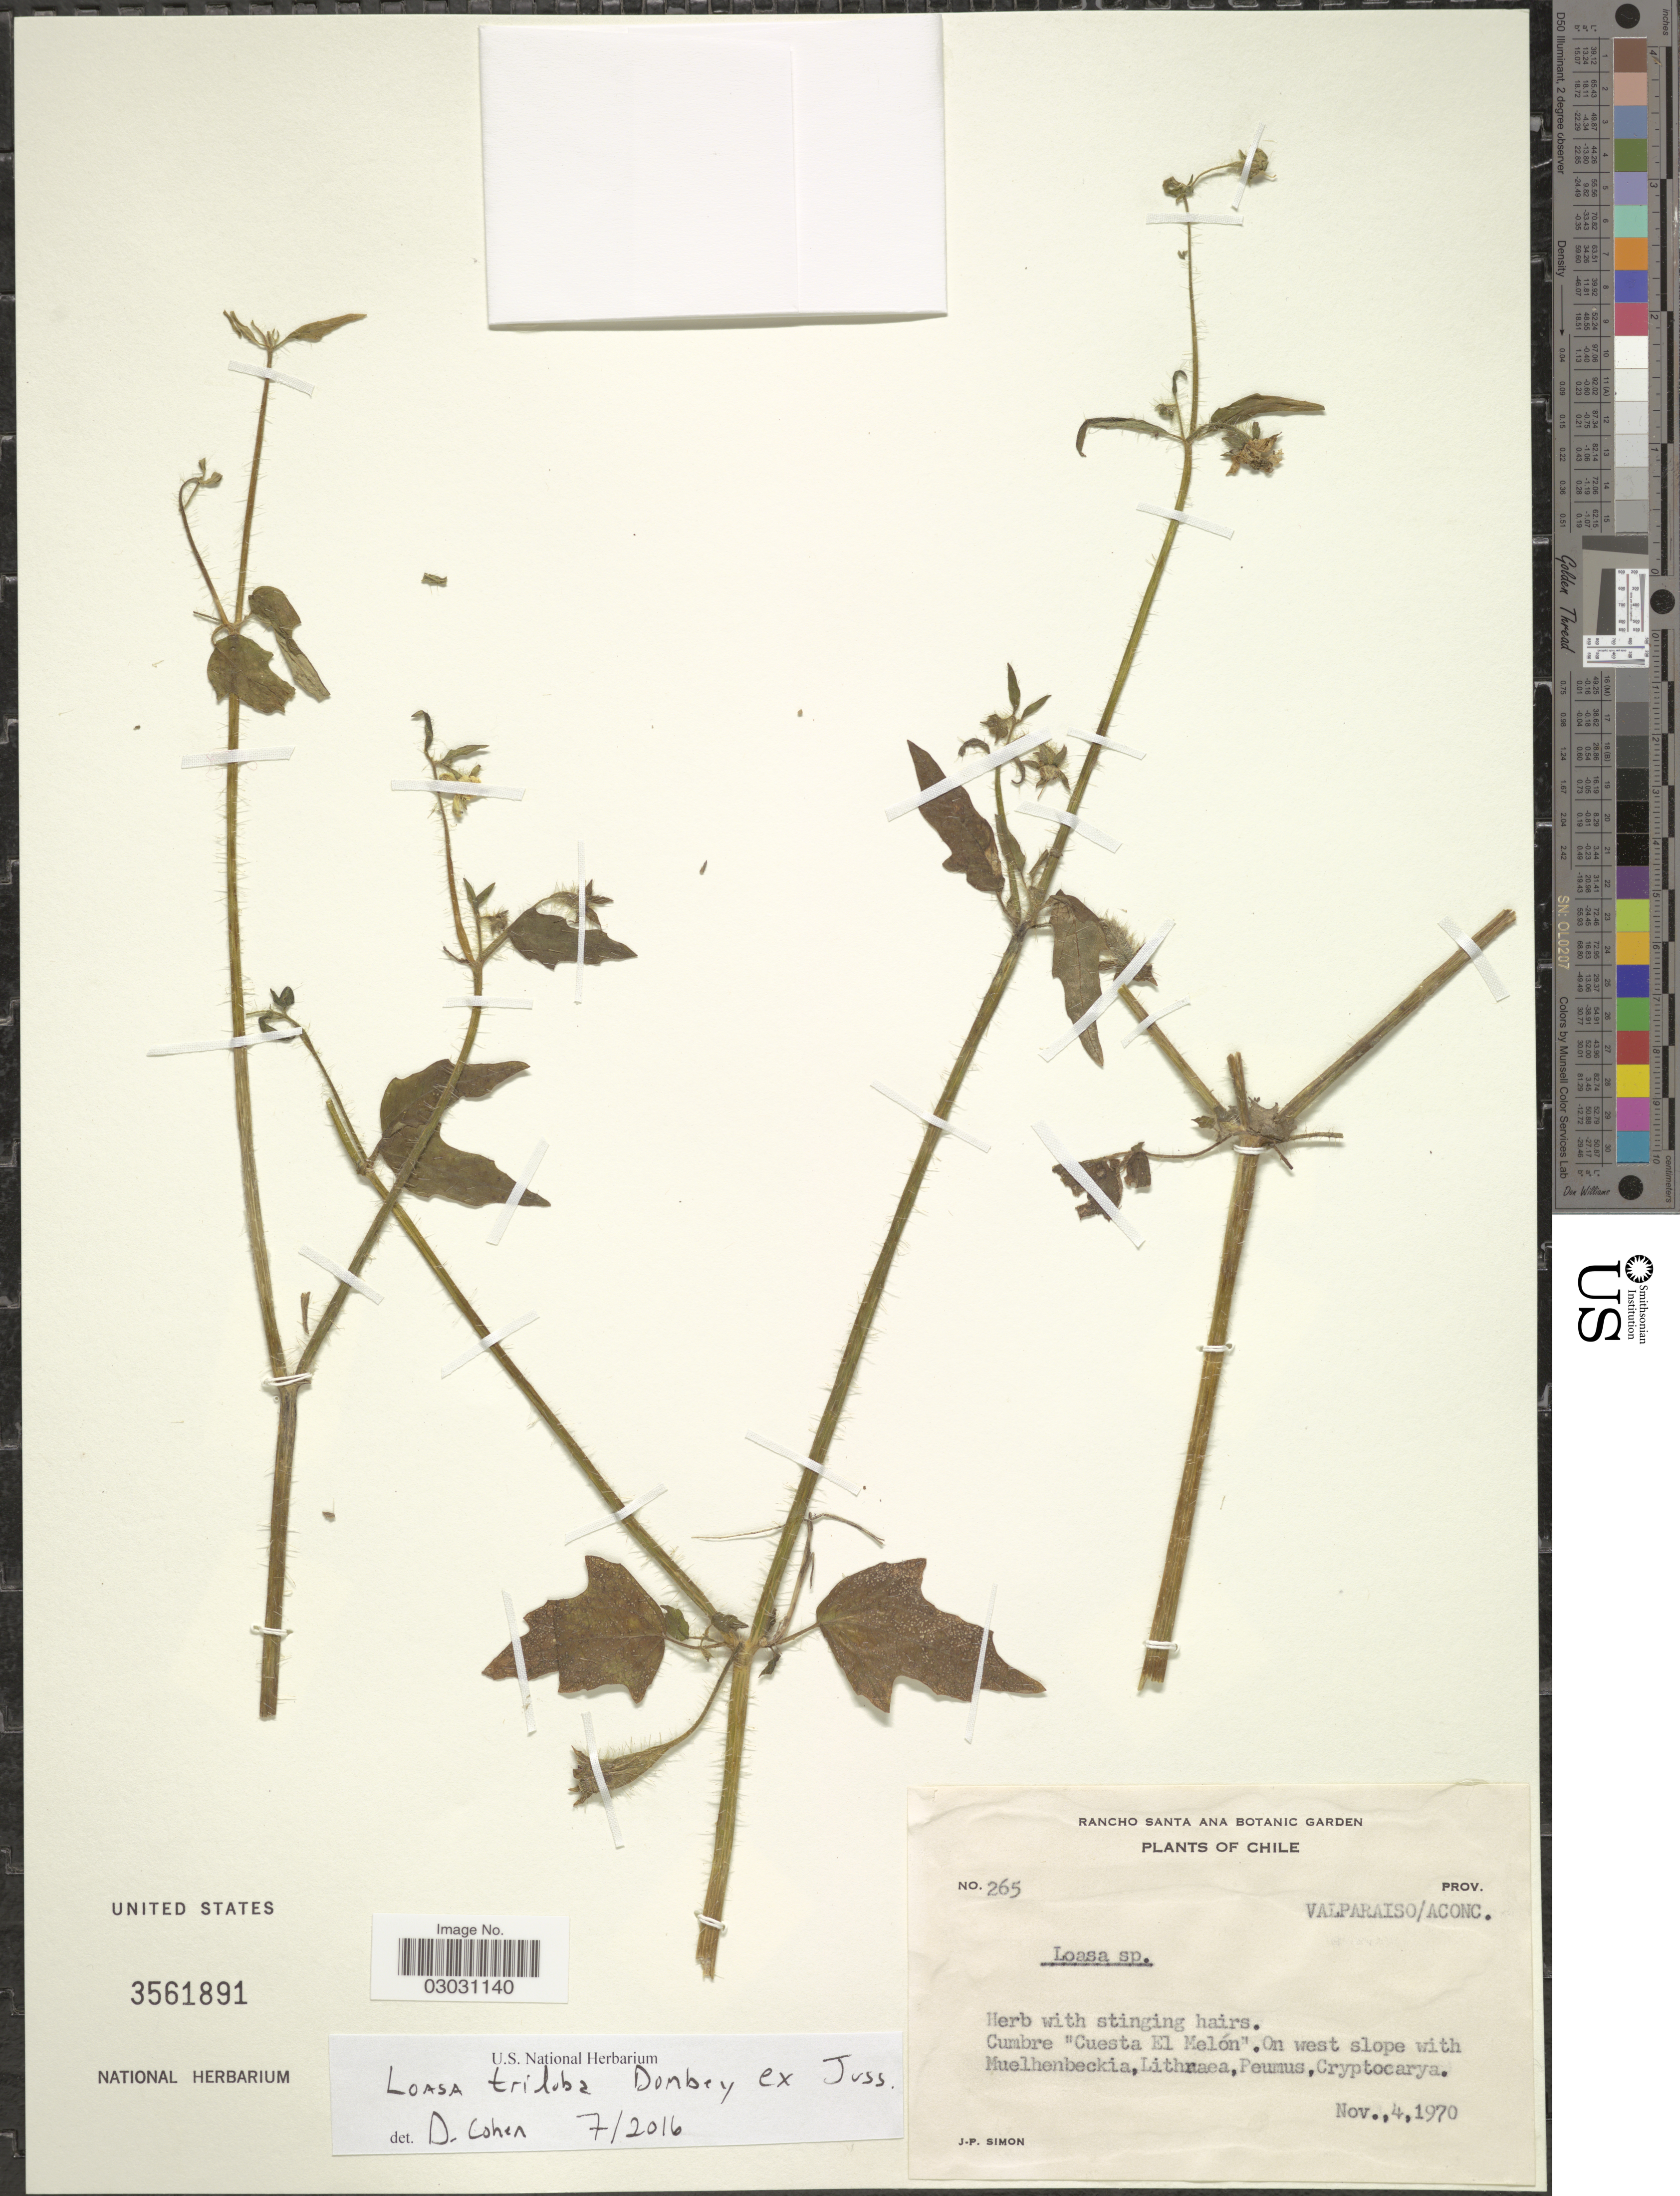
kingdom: Plantae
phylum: Tracheophyta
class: Magnoliopsida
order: Cornales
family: Loasaceae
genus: Loasa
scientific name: Loasa triloba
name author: Dombey ex Juss.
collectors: J.-P. Simon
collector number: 265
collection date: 1970-11-04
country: Chile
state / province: Valparaíso (V)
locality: Cumbre "Cuesta El Melón", Valparaiso/Aconc.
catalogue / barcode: US 3561891